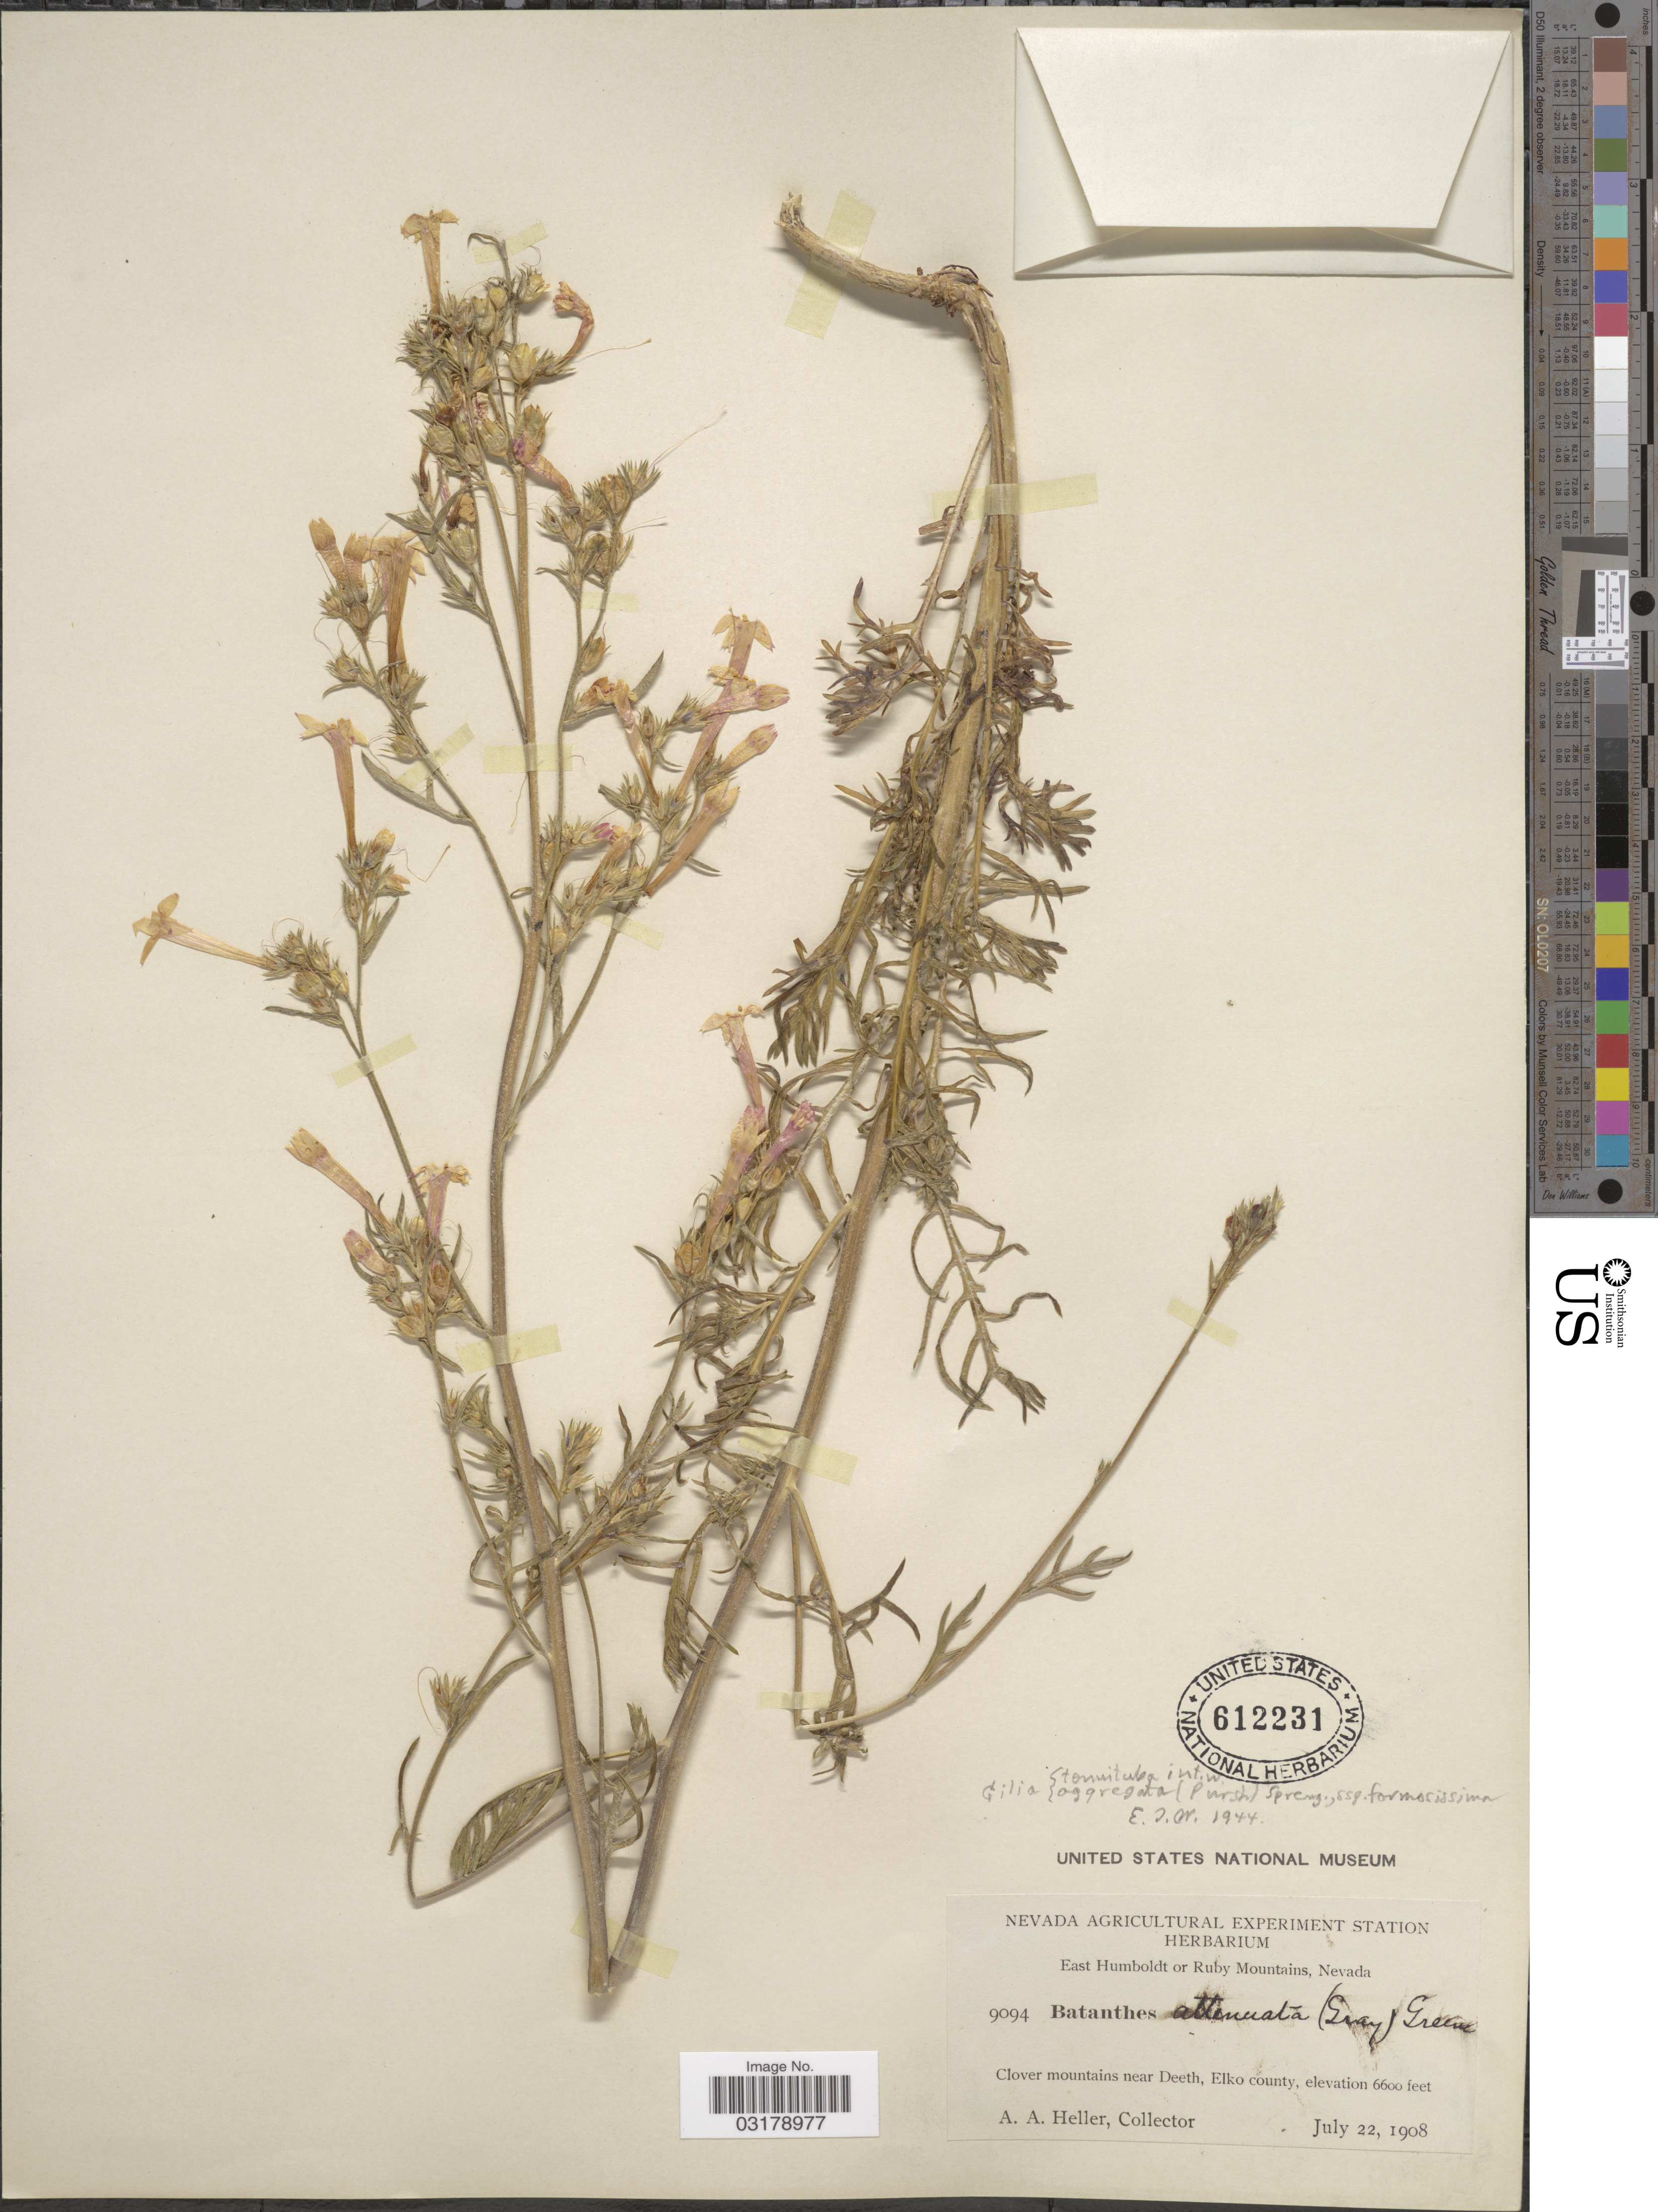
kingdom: Plantae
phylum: Tracheophyta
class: Magnoliopsida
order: Ericales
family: Polemoniaceae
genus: Ipomopsis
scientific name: Ipomopsis aggregata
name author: (Pursh) V.E. Grant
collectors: A. A. Heller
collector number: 9094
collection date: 1908-07-22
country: United States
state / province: Nevada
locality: East Humboldt or Ruby Mountains. Clover Mountains near Deeth, Elko county.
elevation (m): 2012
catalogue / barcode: US 612231